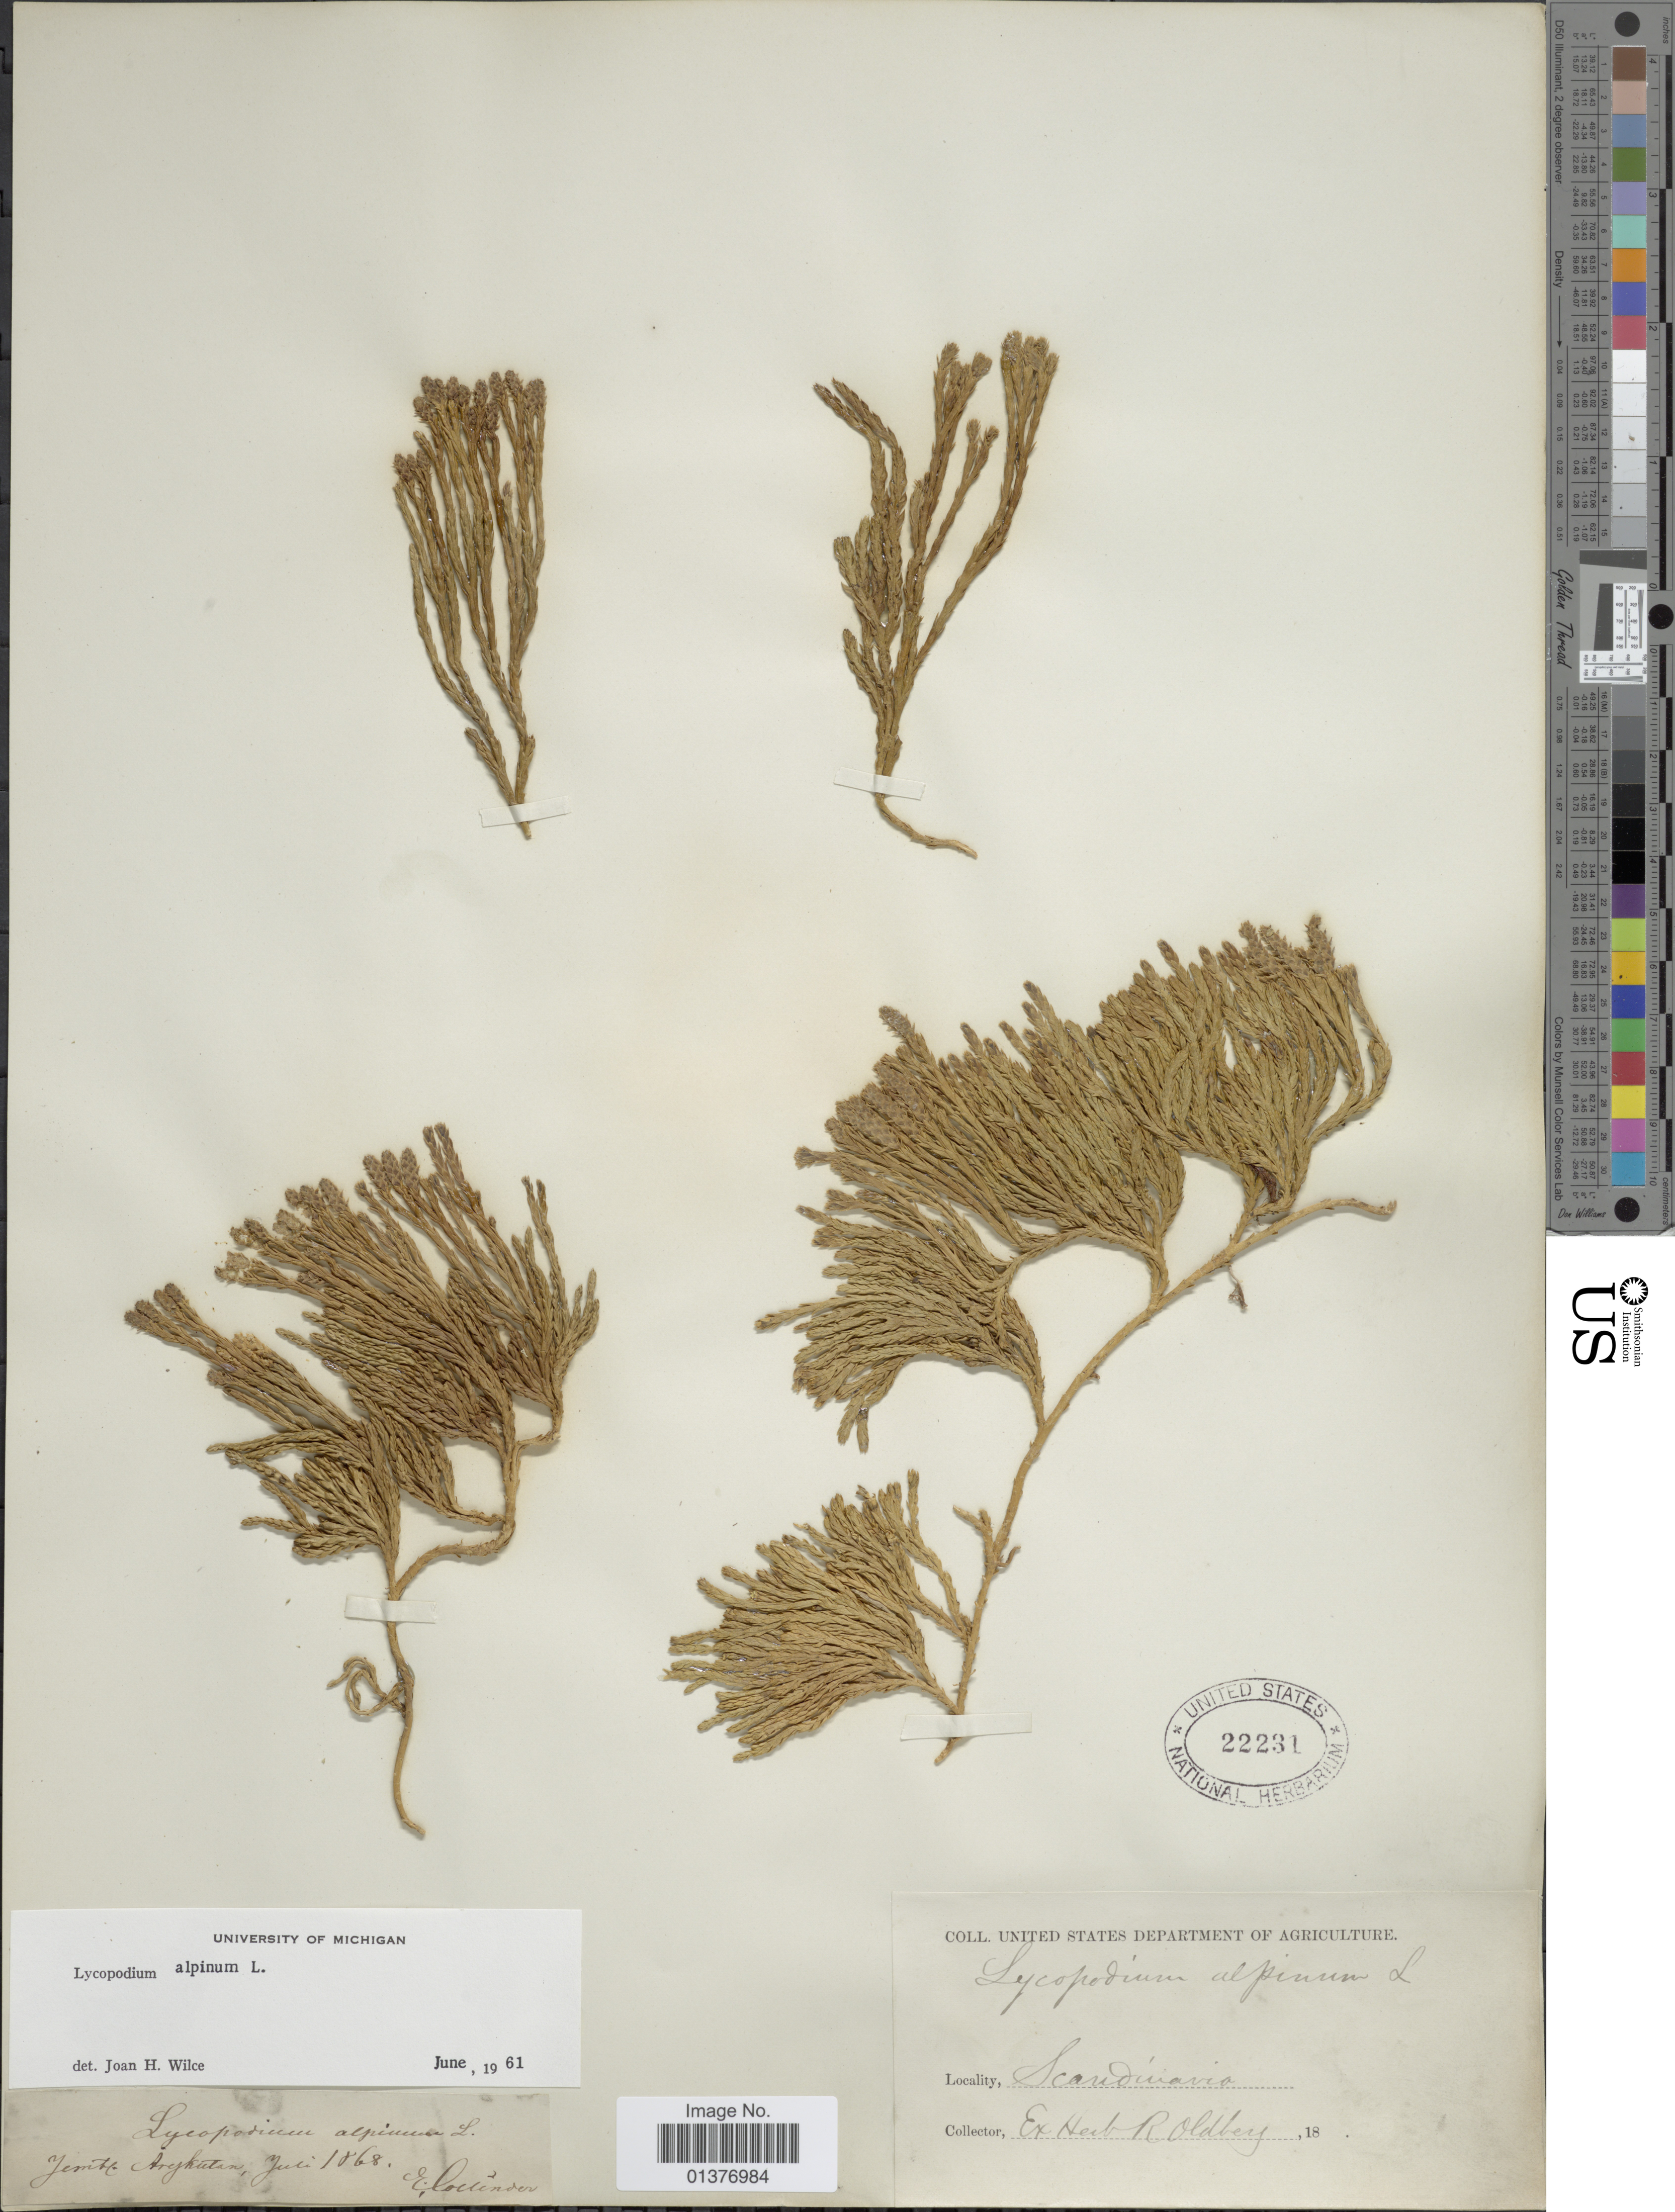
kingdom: Plantae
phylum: Tracheophyta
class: Lycopodiopsida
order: Lycopodiales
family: Lycopodiaceae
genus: Diphasiastrum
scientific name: Diphasiastrum alpinum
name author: (L.) Holub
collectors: R. Oldberg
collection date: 1868-07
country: Sweden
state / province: Jämtland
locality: Scandinavia, Jamtl. Arejkutan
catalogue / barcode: US 22231